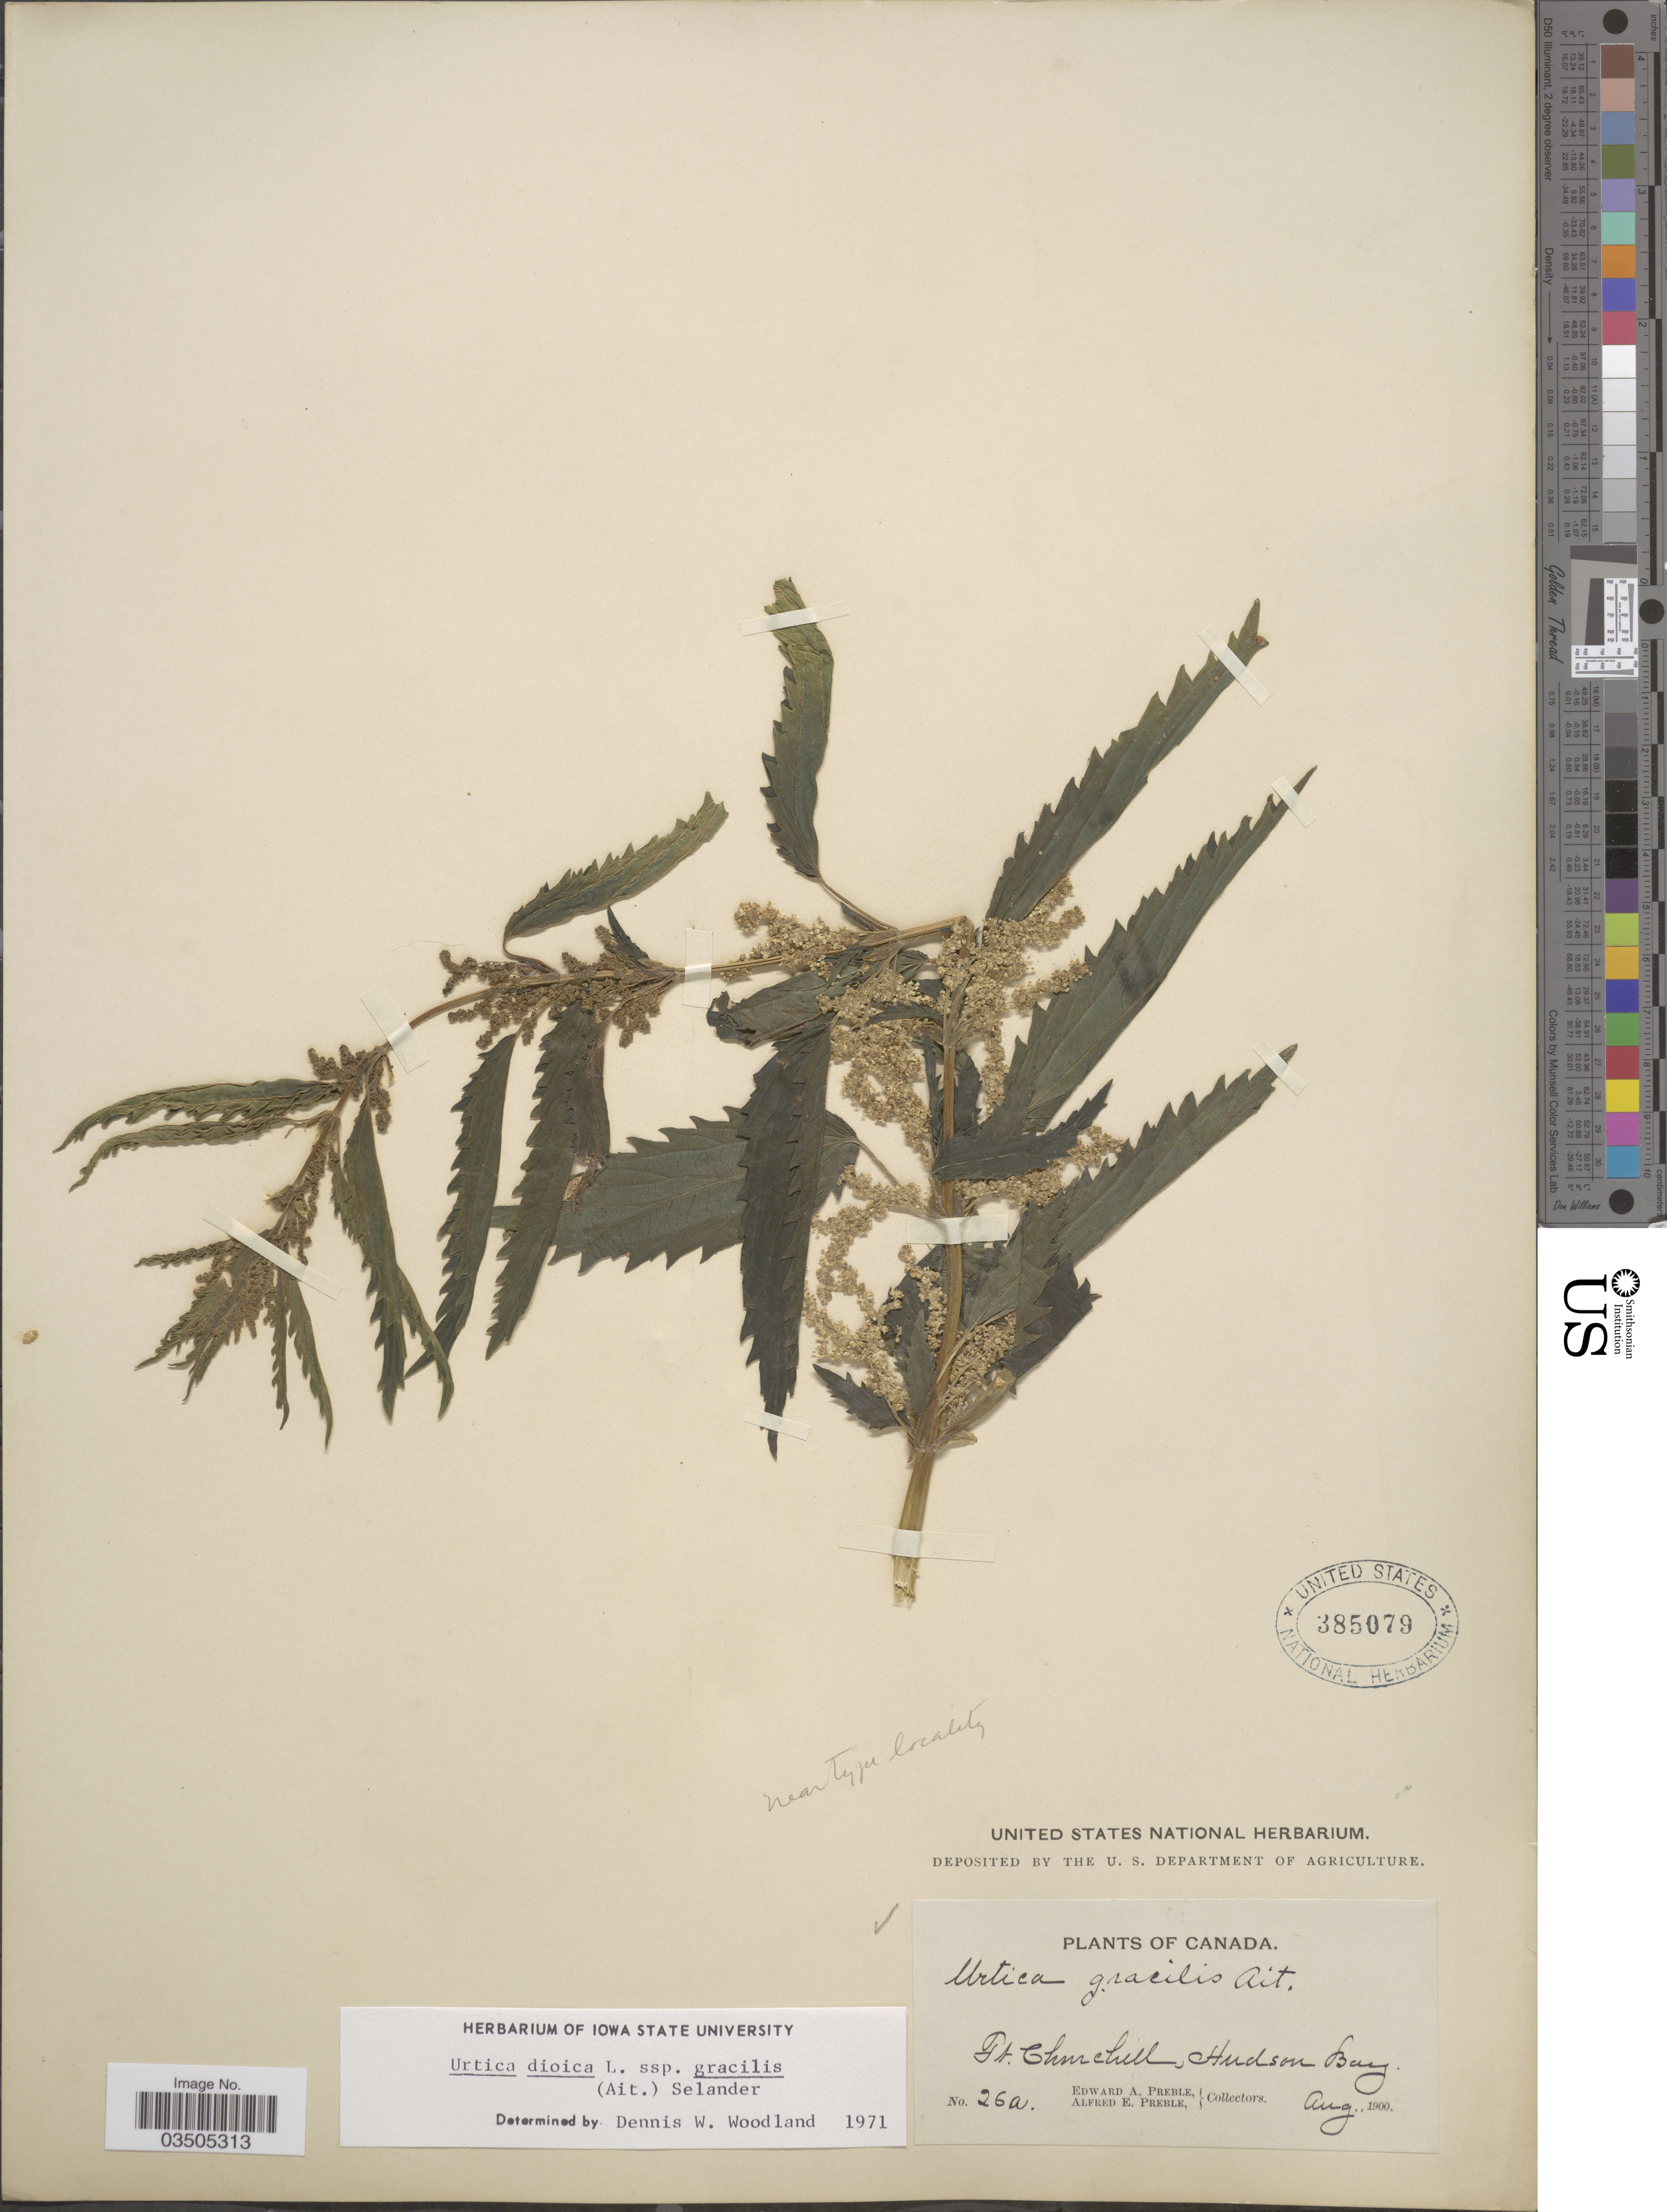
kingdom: Plantae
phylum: Tracheophyta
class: Magnoliopsida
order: Rosales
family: Urticaceae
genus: Urtica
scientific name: Urtica dioica subsp. gracilis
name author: L.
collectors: E. Preble & A. Preble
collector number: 26a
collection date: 1900-08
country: Canada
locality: Ft. Churchill, Hudson Bay.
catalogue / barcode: US 385079